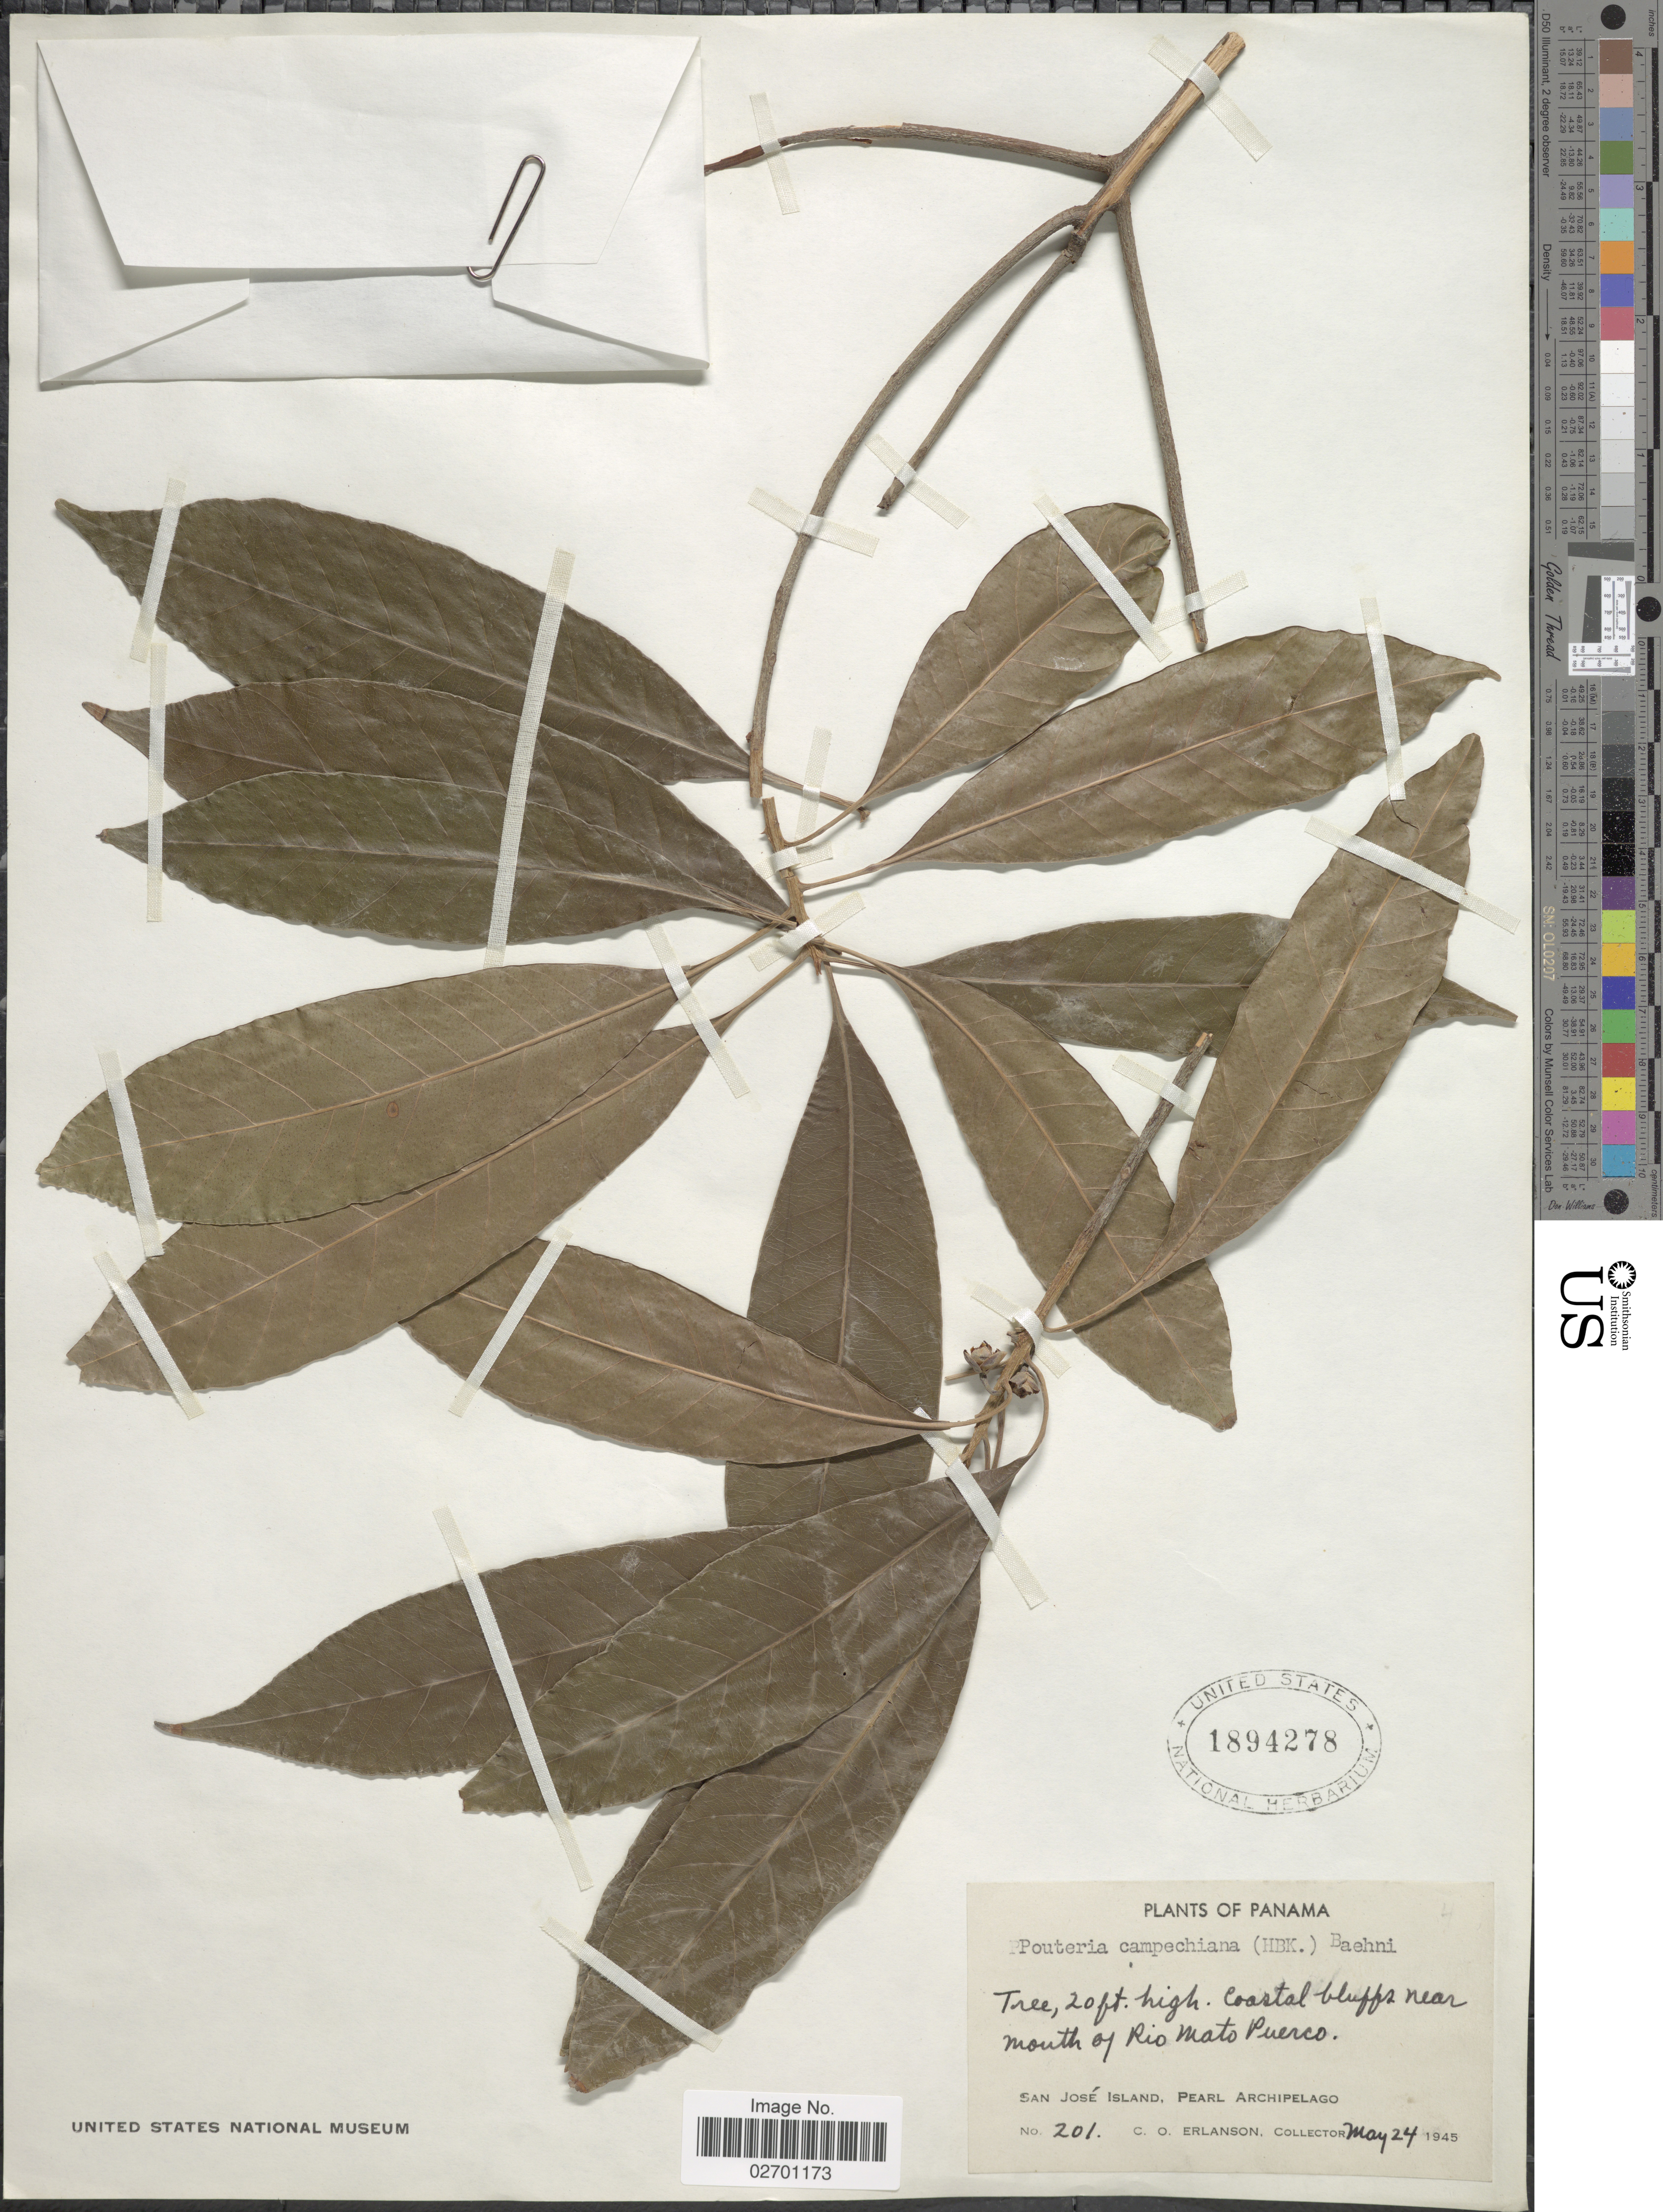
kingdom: Plantae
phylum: Tracheophyta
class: Magnoliopsida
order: Ericales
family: Sapotaceae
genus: Pouteria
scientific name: Pouteria campechiana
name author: (Kunth) Baehni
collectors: C. O. Erlanson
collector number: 201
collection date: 1945-05-24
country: Panama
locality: Coastal bluffs near mouth of Rio Mato Puerco, San Jose Island, Pearl Archipelago.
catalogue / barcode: US 1894278